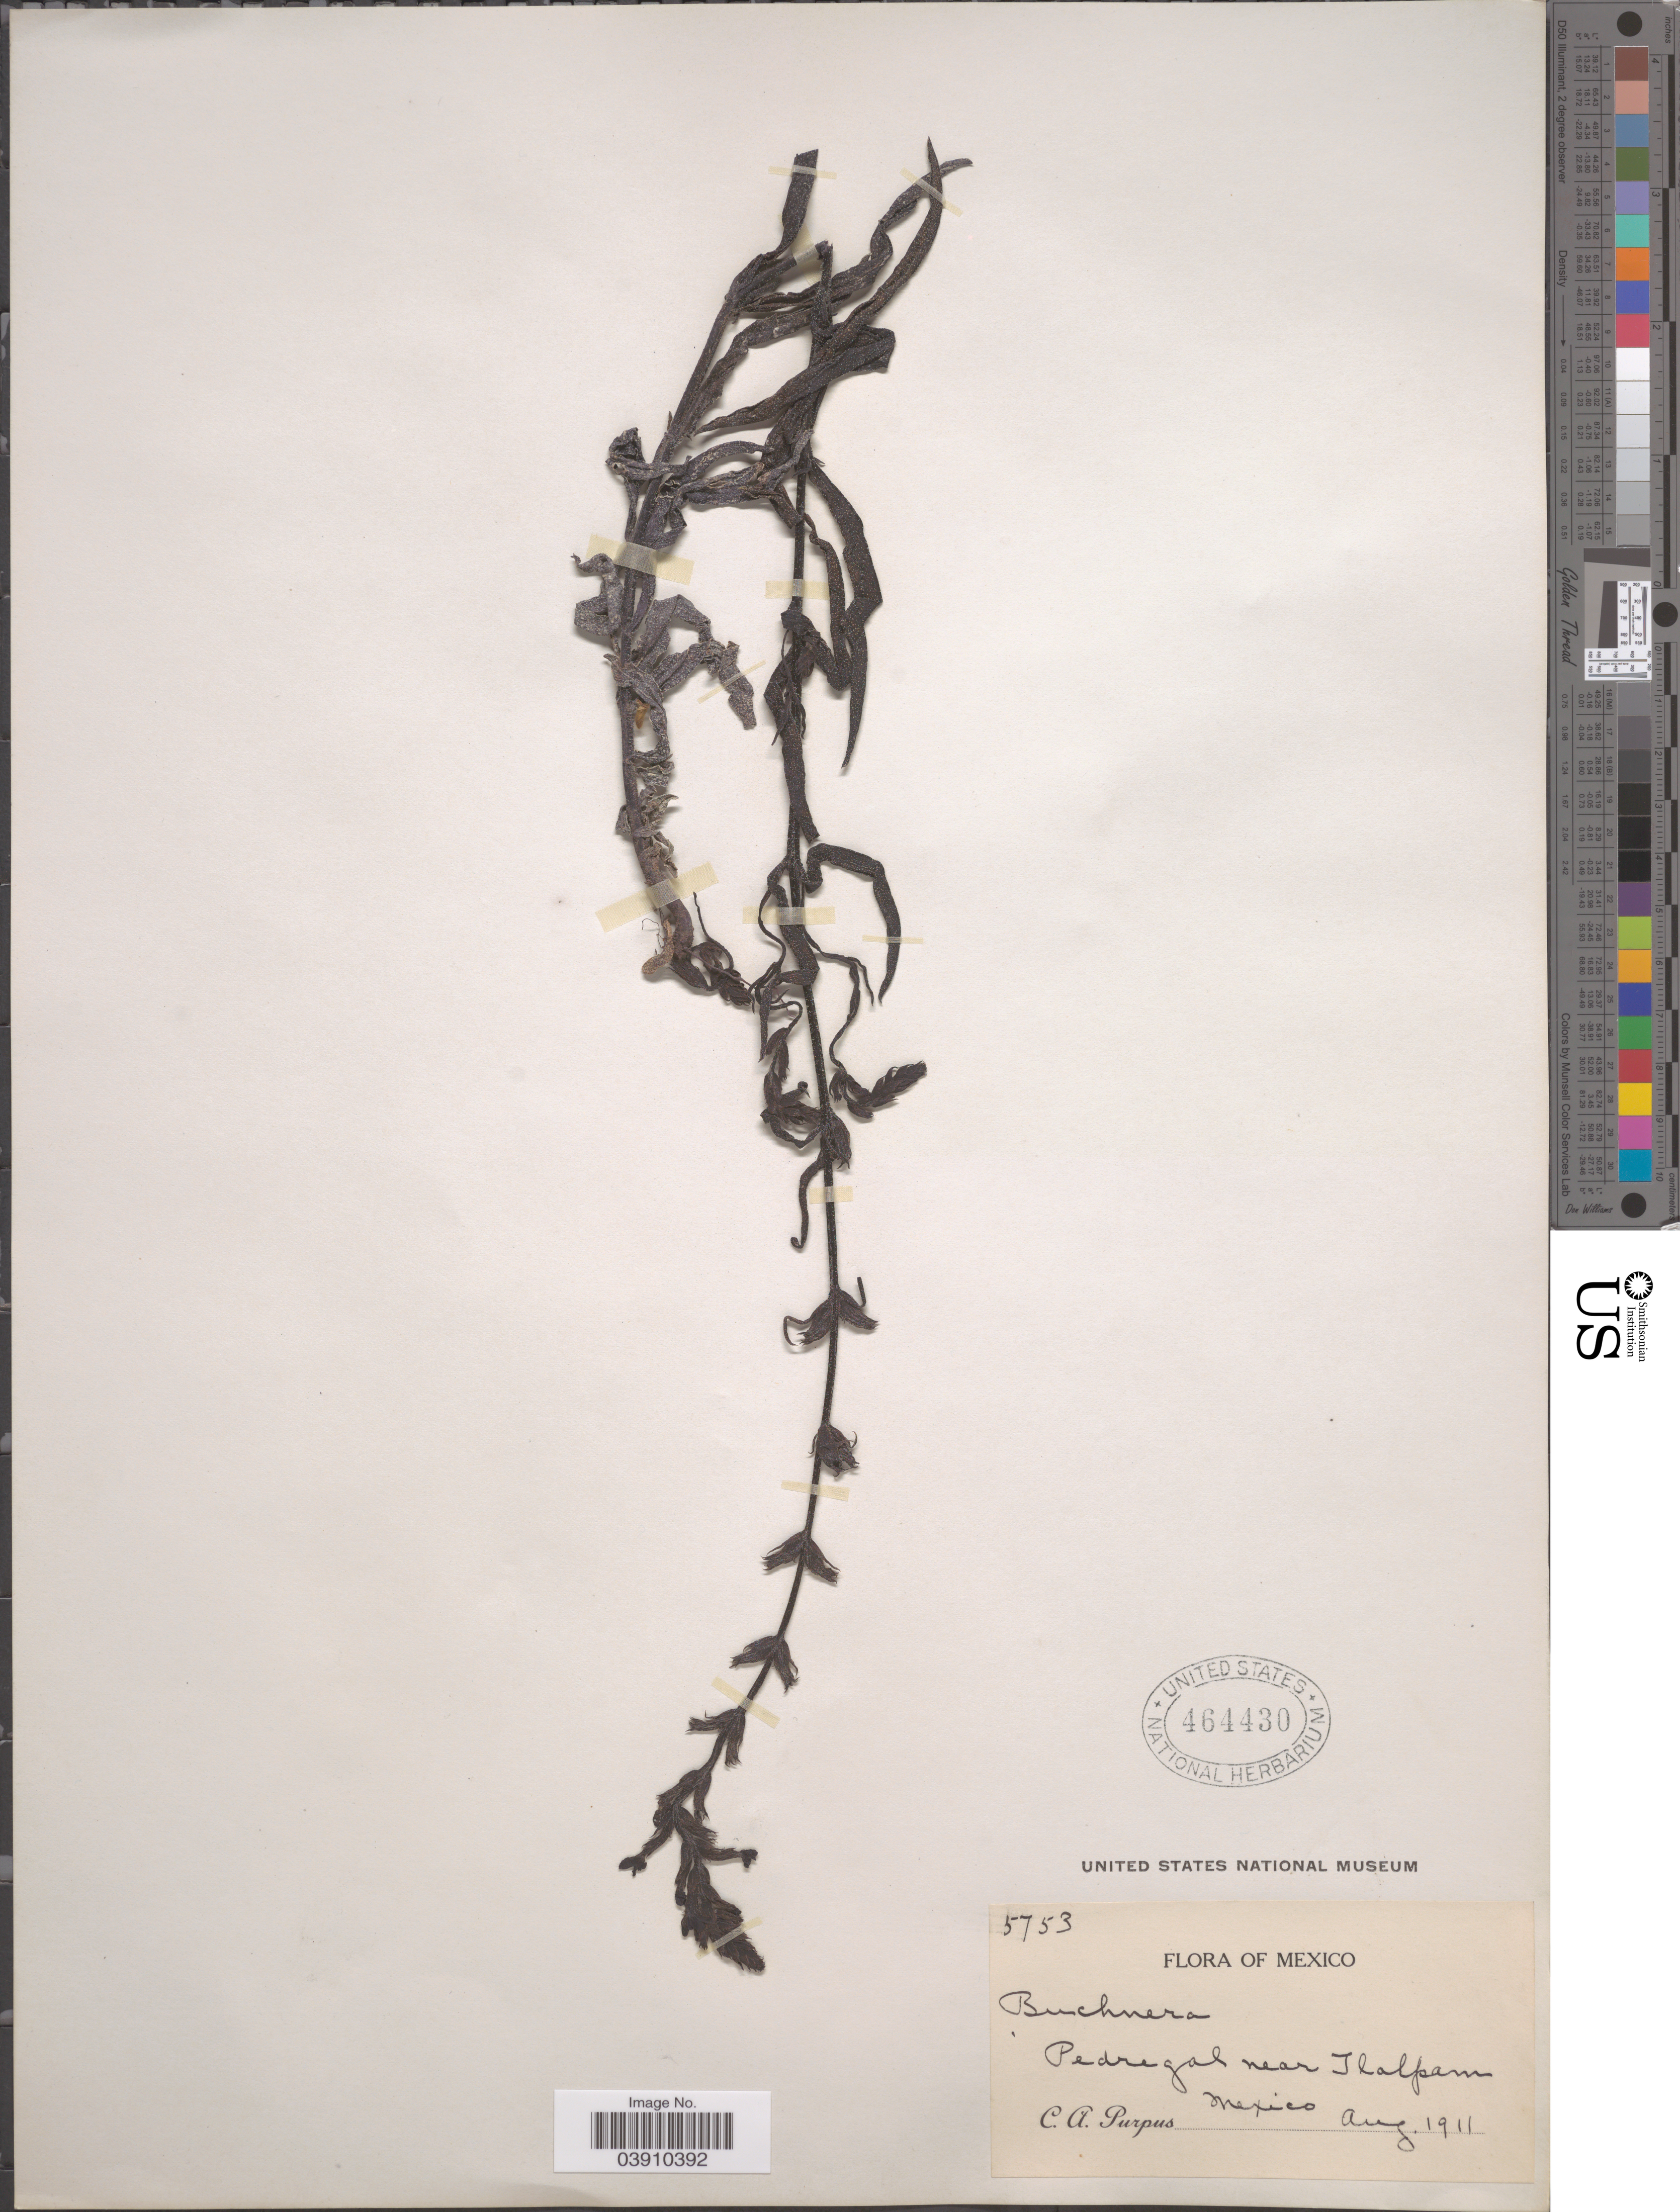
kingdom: Plantae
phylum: Tracheophyta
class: Magnoliopsida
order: Lamiales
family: Orobanchaceae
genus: Buchnera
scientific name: Buchnera pusilla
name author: Kunth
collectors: C. A. Purpus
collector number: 5753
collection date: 1911-08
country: Mexico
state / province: México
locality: Pedregal near Ilalpam.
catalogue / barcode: US 464430